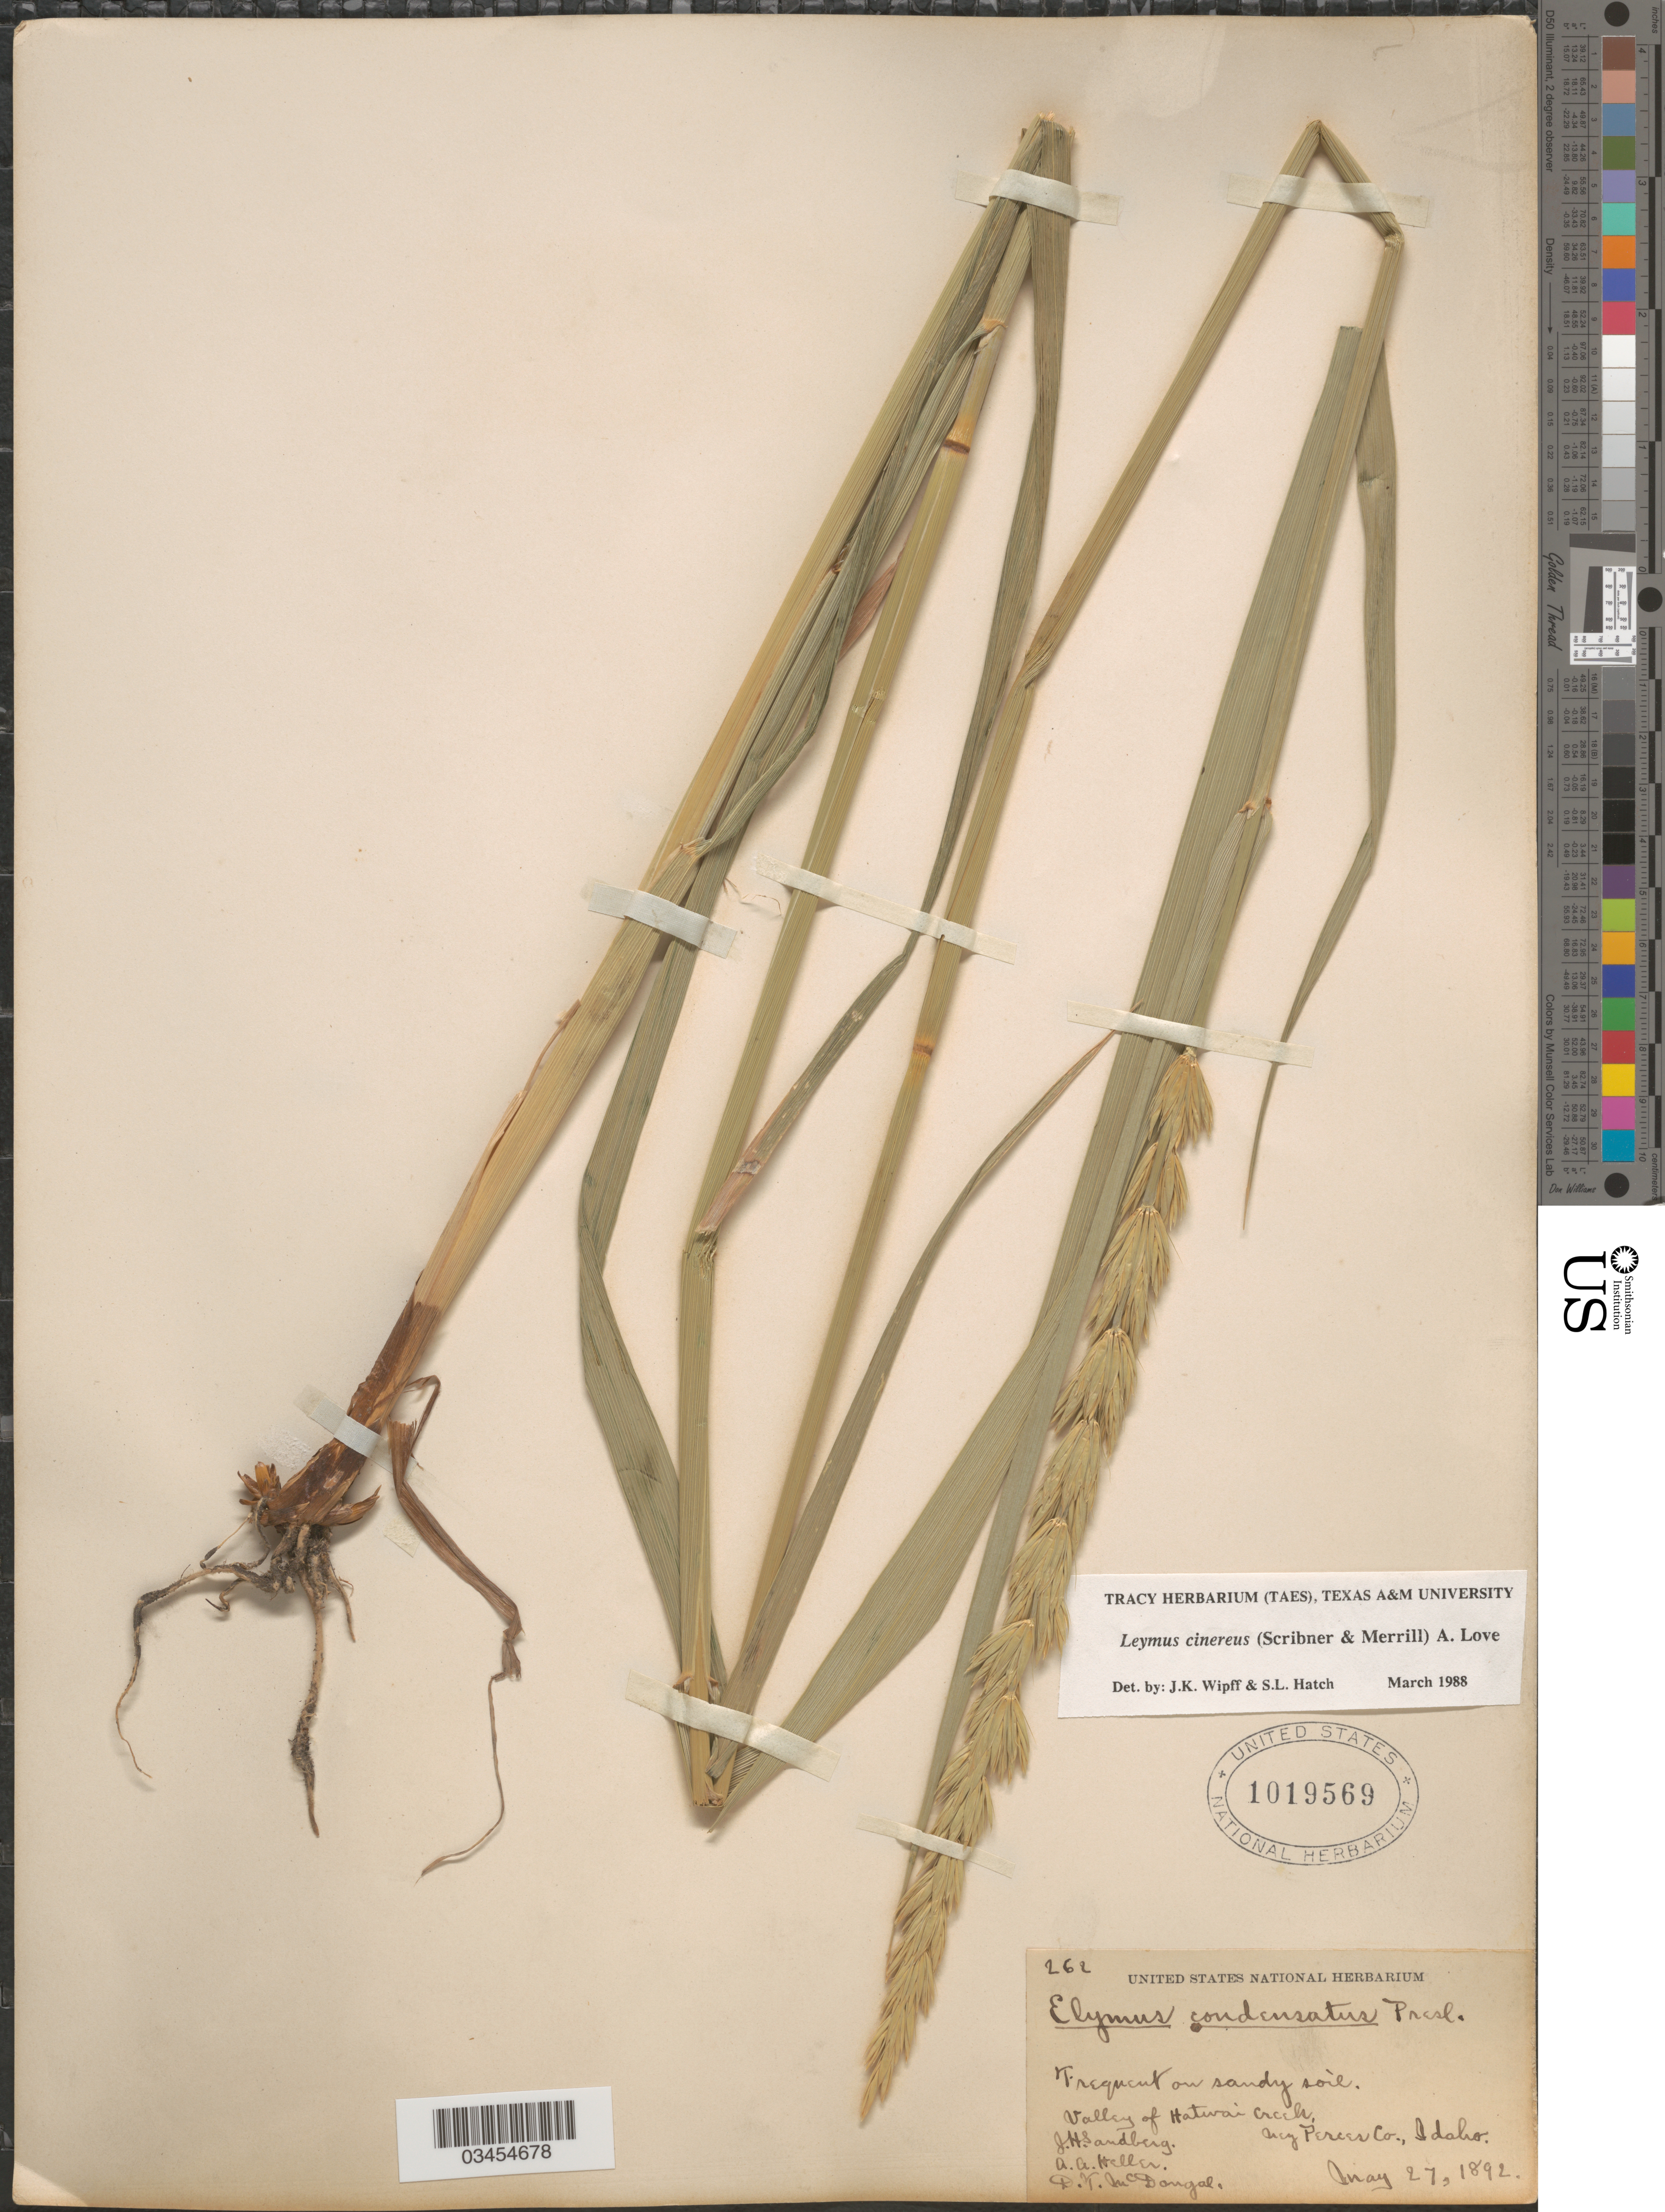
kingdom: Plantae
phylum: Tracheophyta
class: Liliopsida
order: Poales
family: Poaceae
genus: Leymus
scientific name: Leymus cinereus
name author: (Scribn. & Merr.) Á. Löve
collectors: J. H. Sandberg, A. A. Heller & D. McDougal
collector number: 262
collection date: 1892-05-27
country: United States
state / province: Idaho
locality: Frequent on sandy soil. Valley of Hatwai creek. Nez Perces Co.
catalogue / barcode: US 1019569